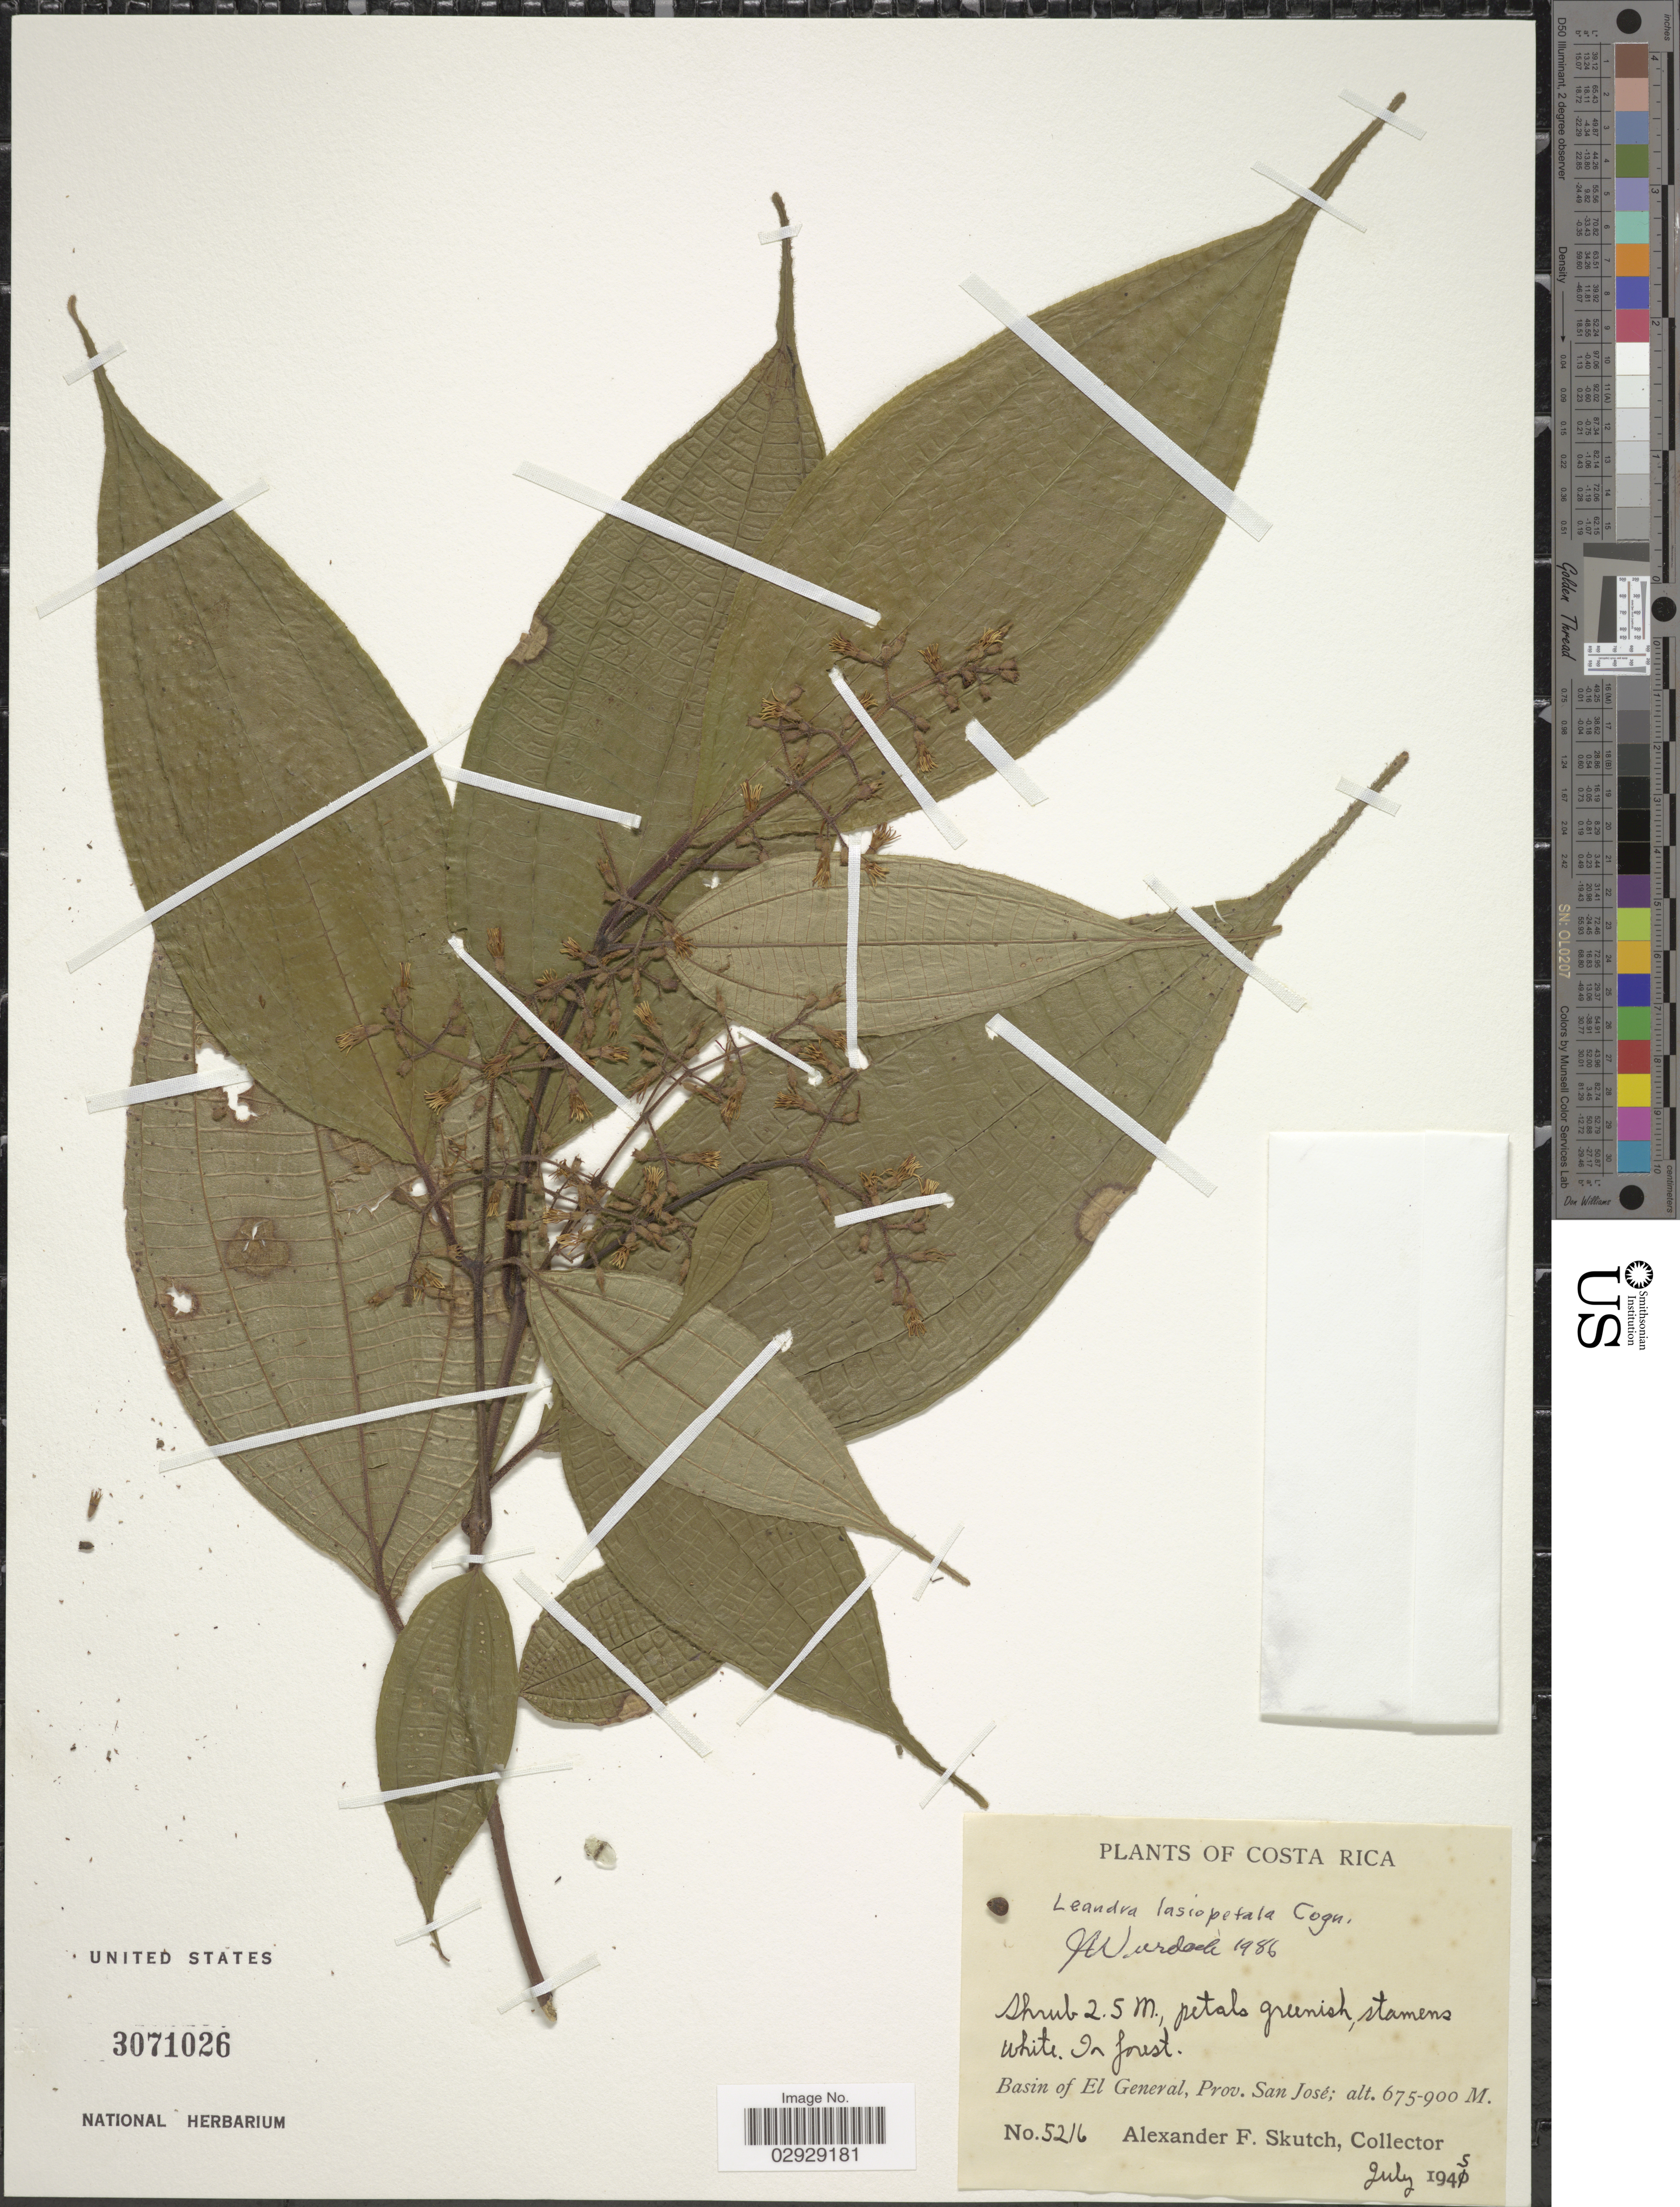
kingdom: Plantae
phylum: Tracheophyta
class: Magnoliopsida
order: Myrtales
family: Melastomataceae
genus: Leandra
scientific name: Leandra lasiopetala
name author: Cogn.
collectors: A. F. Skutch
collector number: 5216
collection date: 1945-07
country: Costa Rica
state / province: San José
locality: Basin of El General.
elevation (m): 675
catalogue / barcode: US 3071026